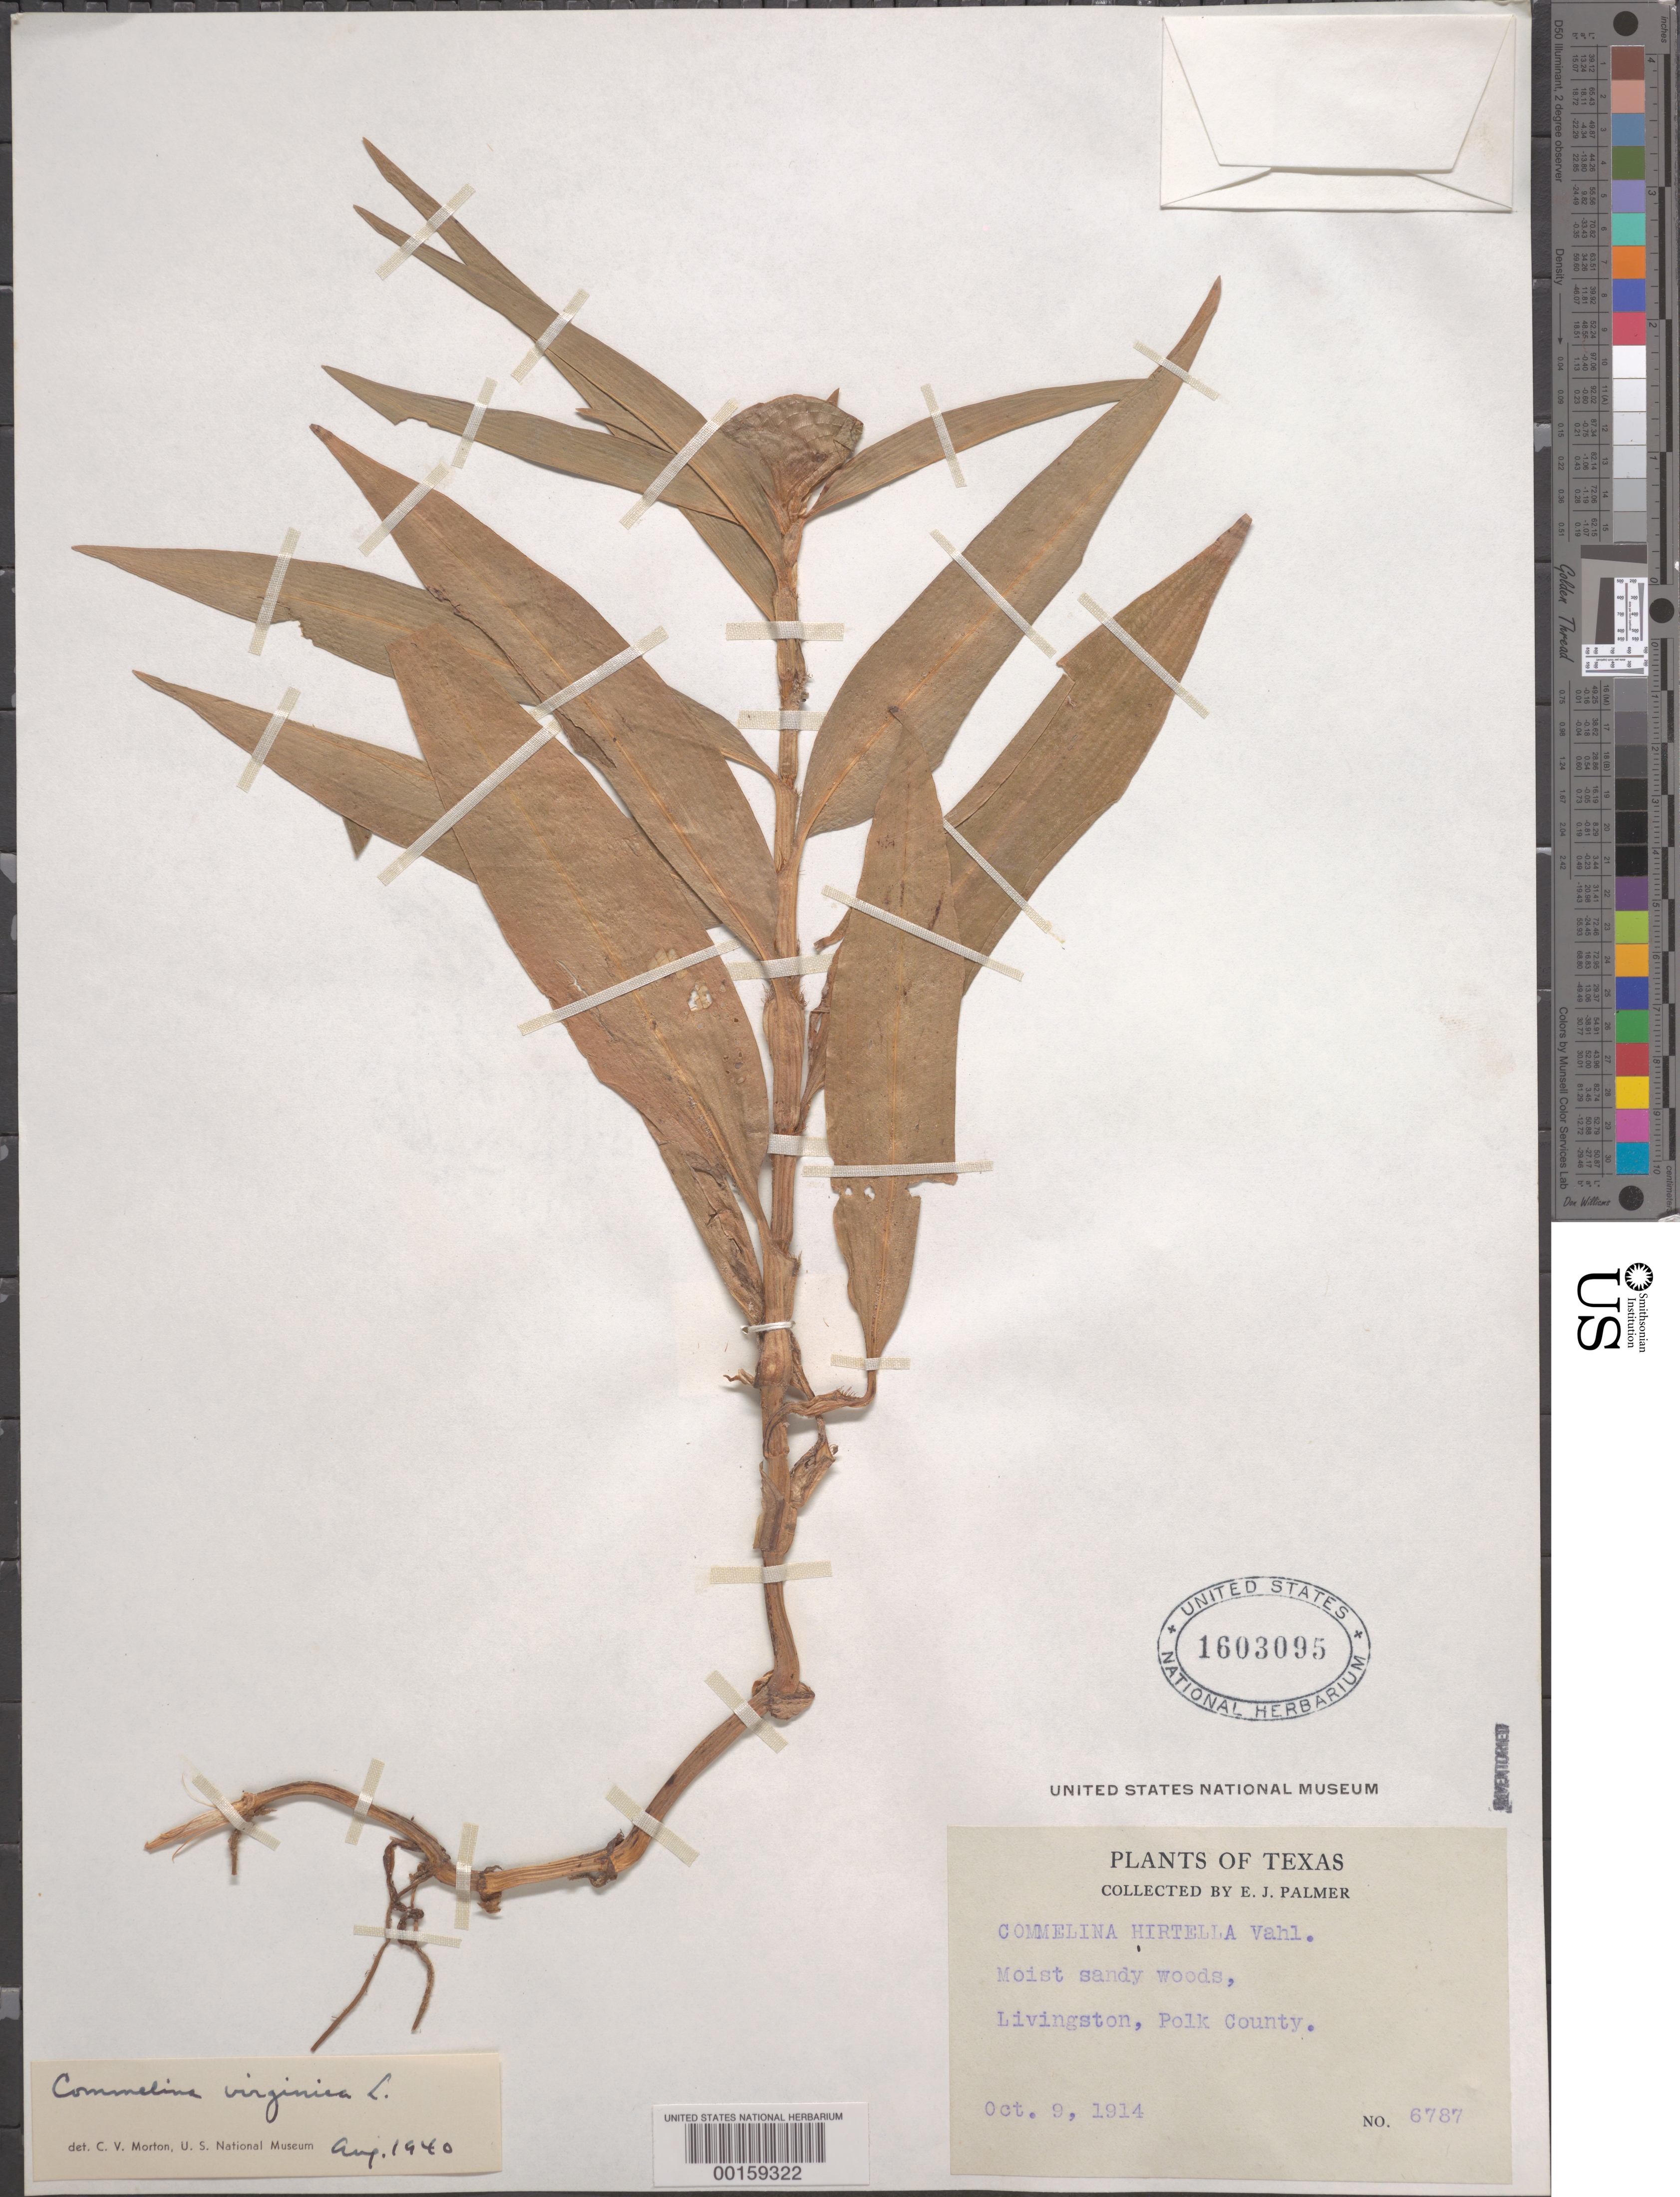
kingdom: Plantae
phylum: Tracheophyta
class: Liliopsida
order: Commelinales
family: Commelinaceae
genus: Commelina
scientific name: Commelina virginica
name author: L.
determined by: Morton, C. V.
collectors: E. J. Palmer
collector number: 6787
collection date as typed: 09 Oct 1914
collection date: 1914-10-09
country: United States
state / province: Texas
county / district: Polk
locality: Livingston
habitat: Moist, sandy woods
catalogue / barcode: US 1603095